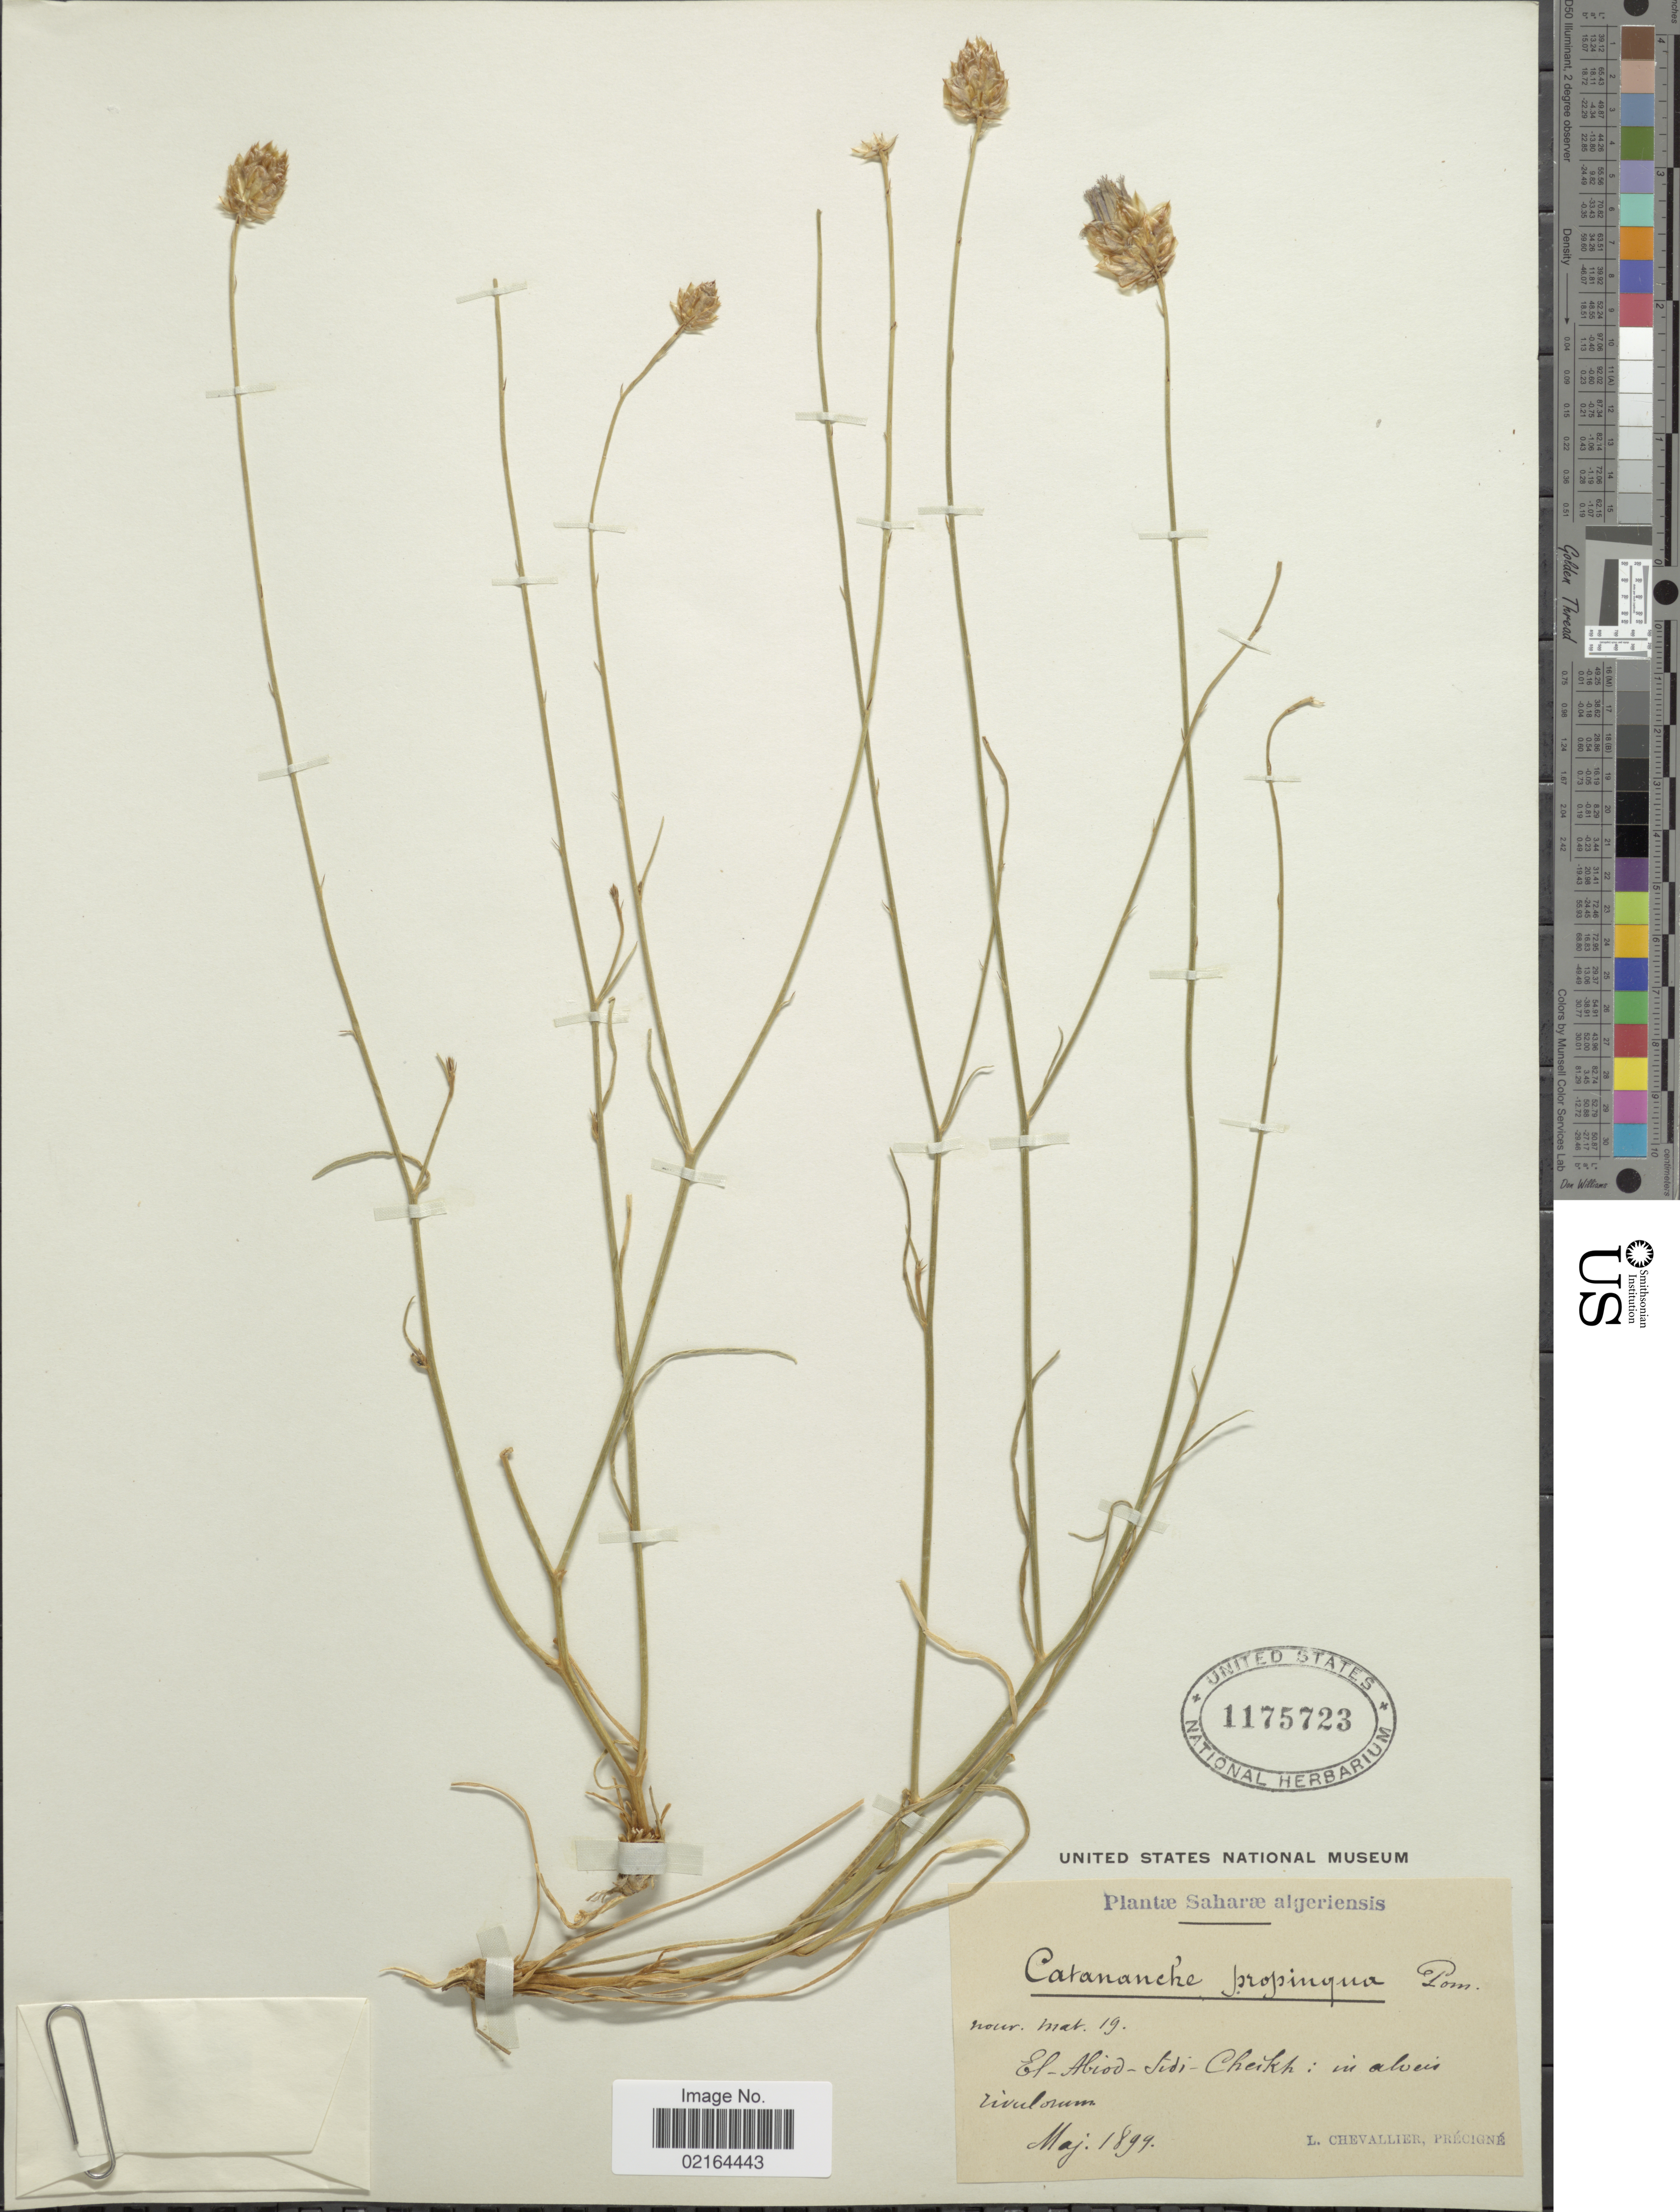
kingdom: Plantae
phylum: Tracheophyta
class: Magnoliopsida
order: Asterales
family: Asteraceae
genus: Catananche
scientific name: Catananche caerulea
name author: L.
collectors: L. Chevallier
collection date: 1899-05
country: Algeria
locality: Saharae Algeriensis, El-Abiod-Sidi-Cheikh in alvis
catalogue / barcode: US 1175723